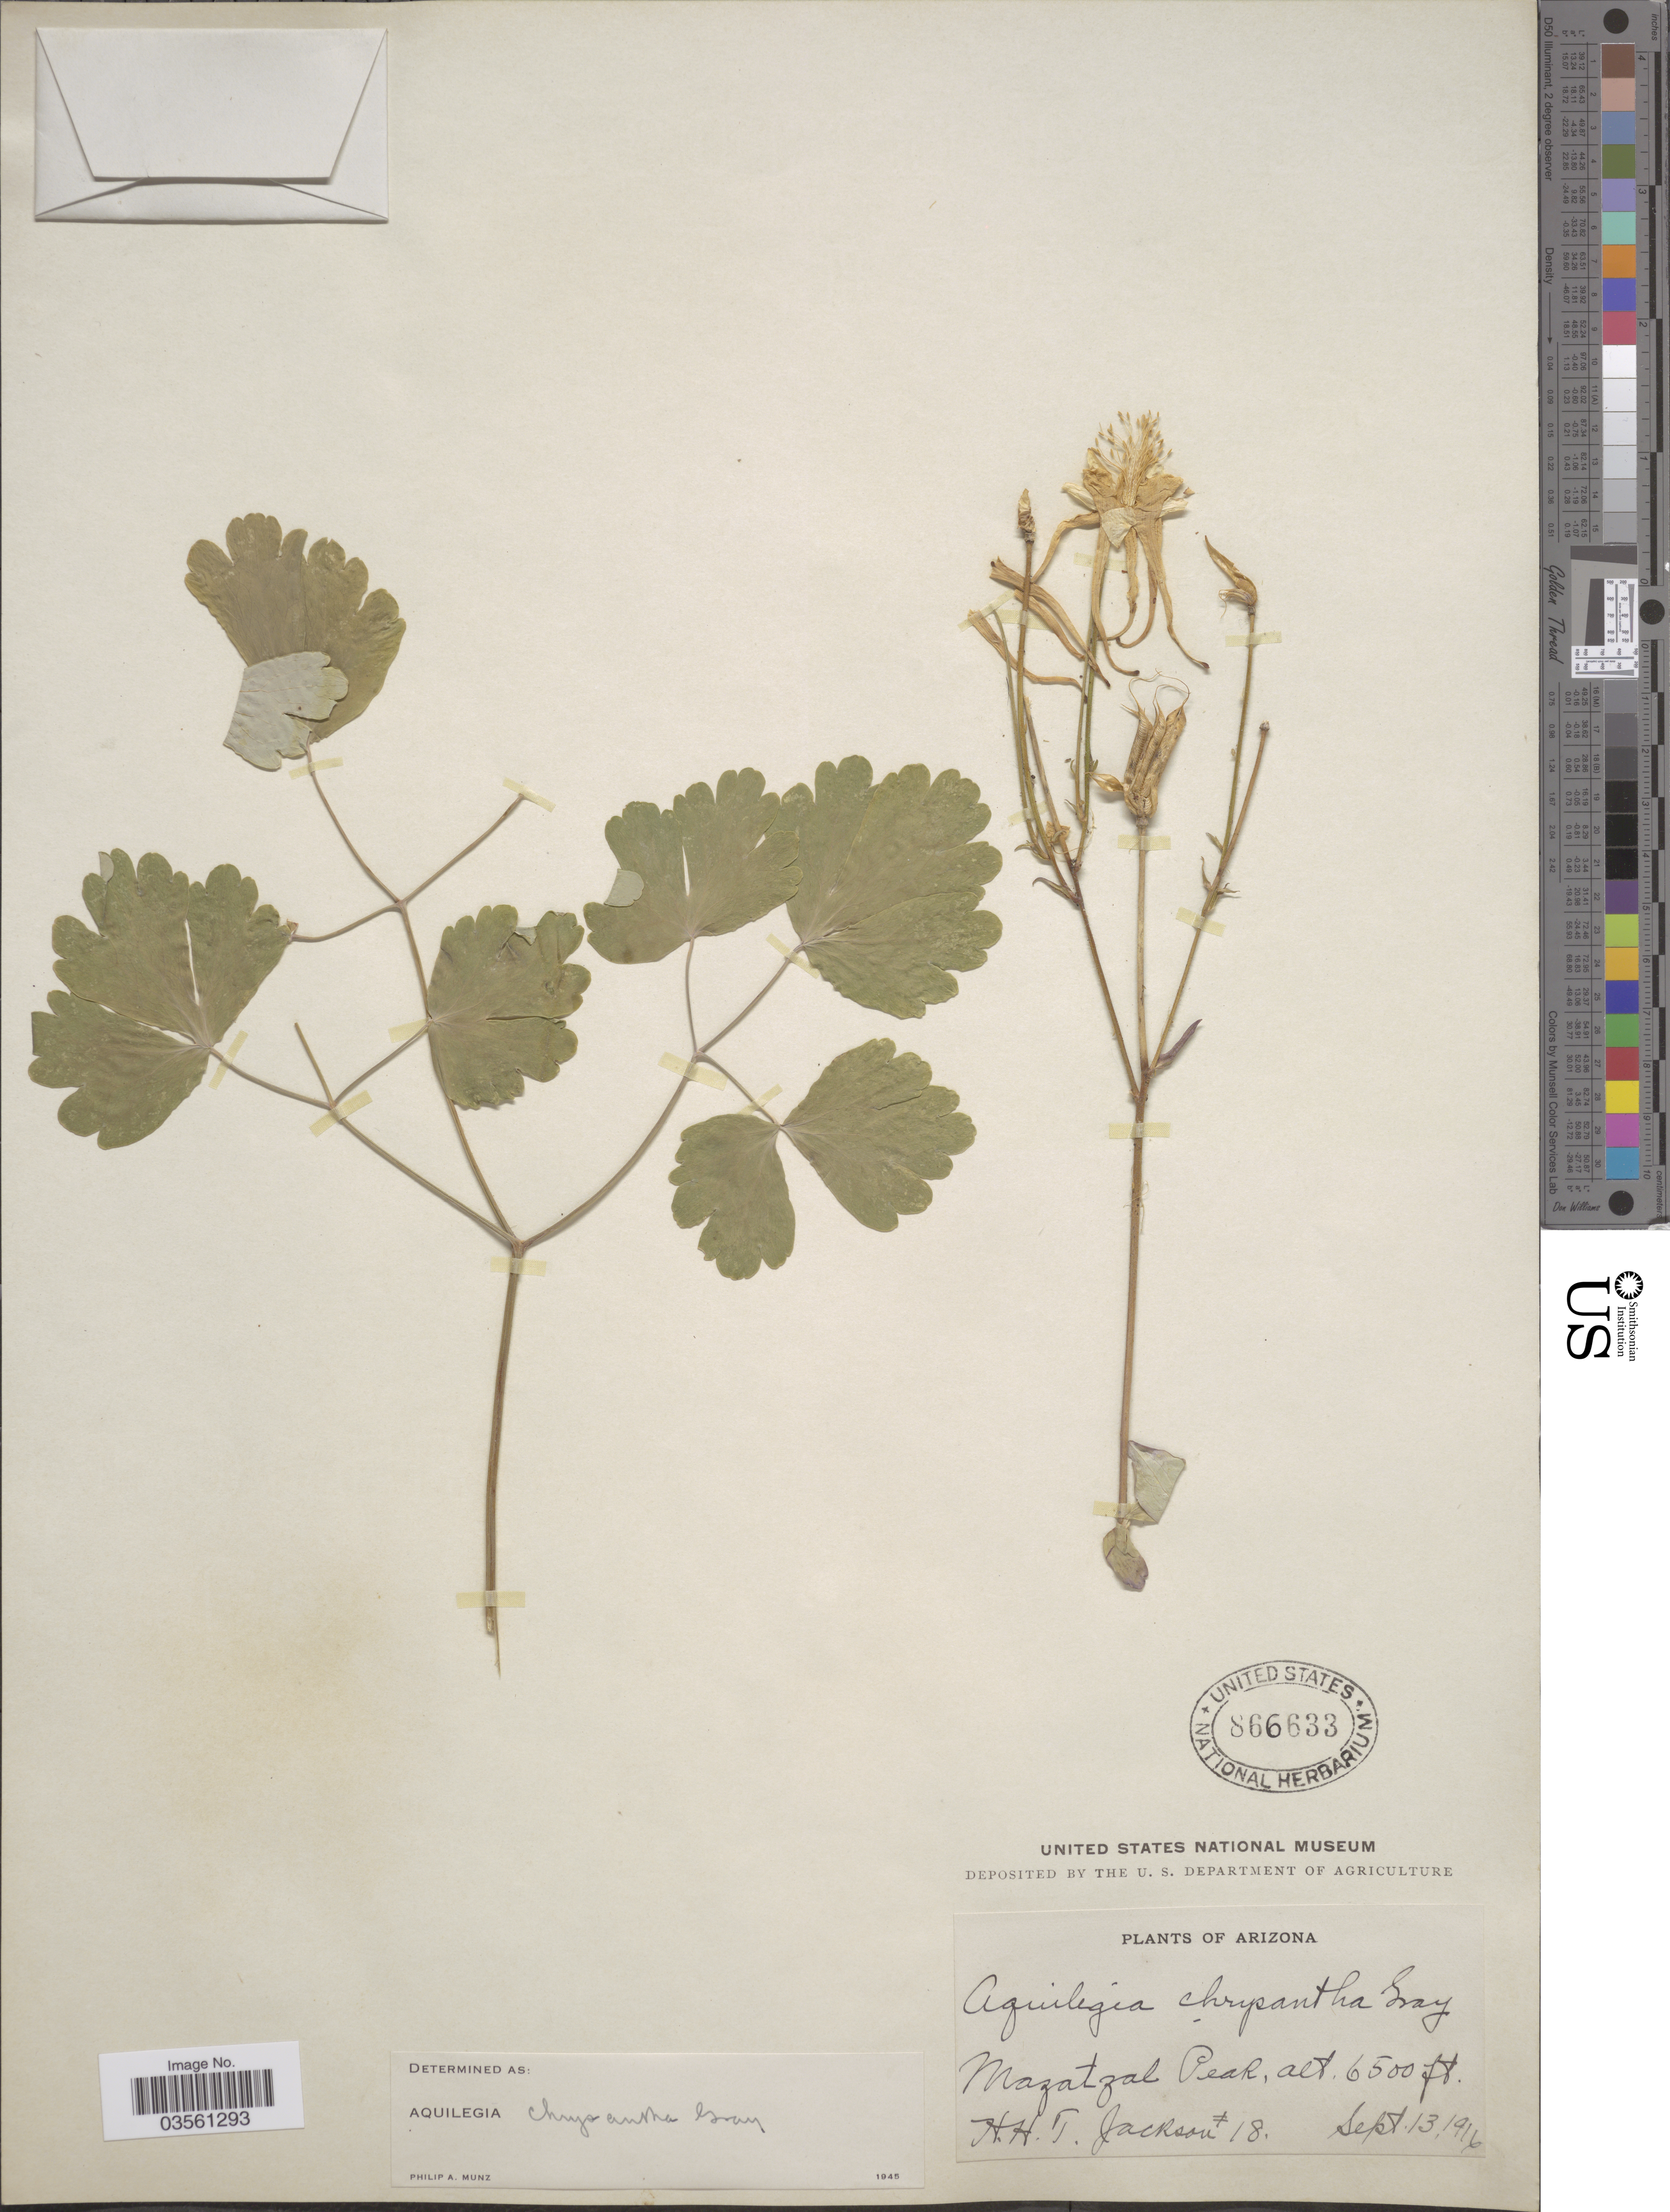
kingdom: Plantae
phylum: Tracheophyta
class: Magnoliopsida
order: Ranunculales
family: Ranunculaceae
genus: Aquilegia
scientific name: Aquilegia chrysantha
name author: A. Gray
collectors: H. Jackson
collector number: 18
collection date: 1916-09-13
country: United States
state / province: Arizona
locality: Mazatzal Peak.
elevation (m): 1981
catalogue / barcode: US 866633